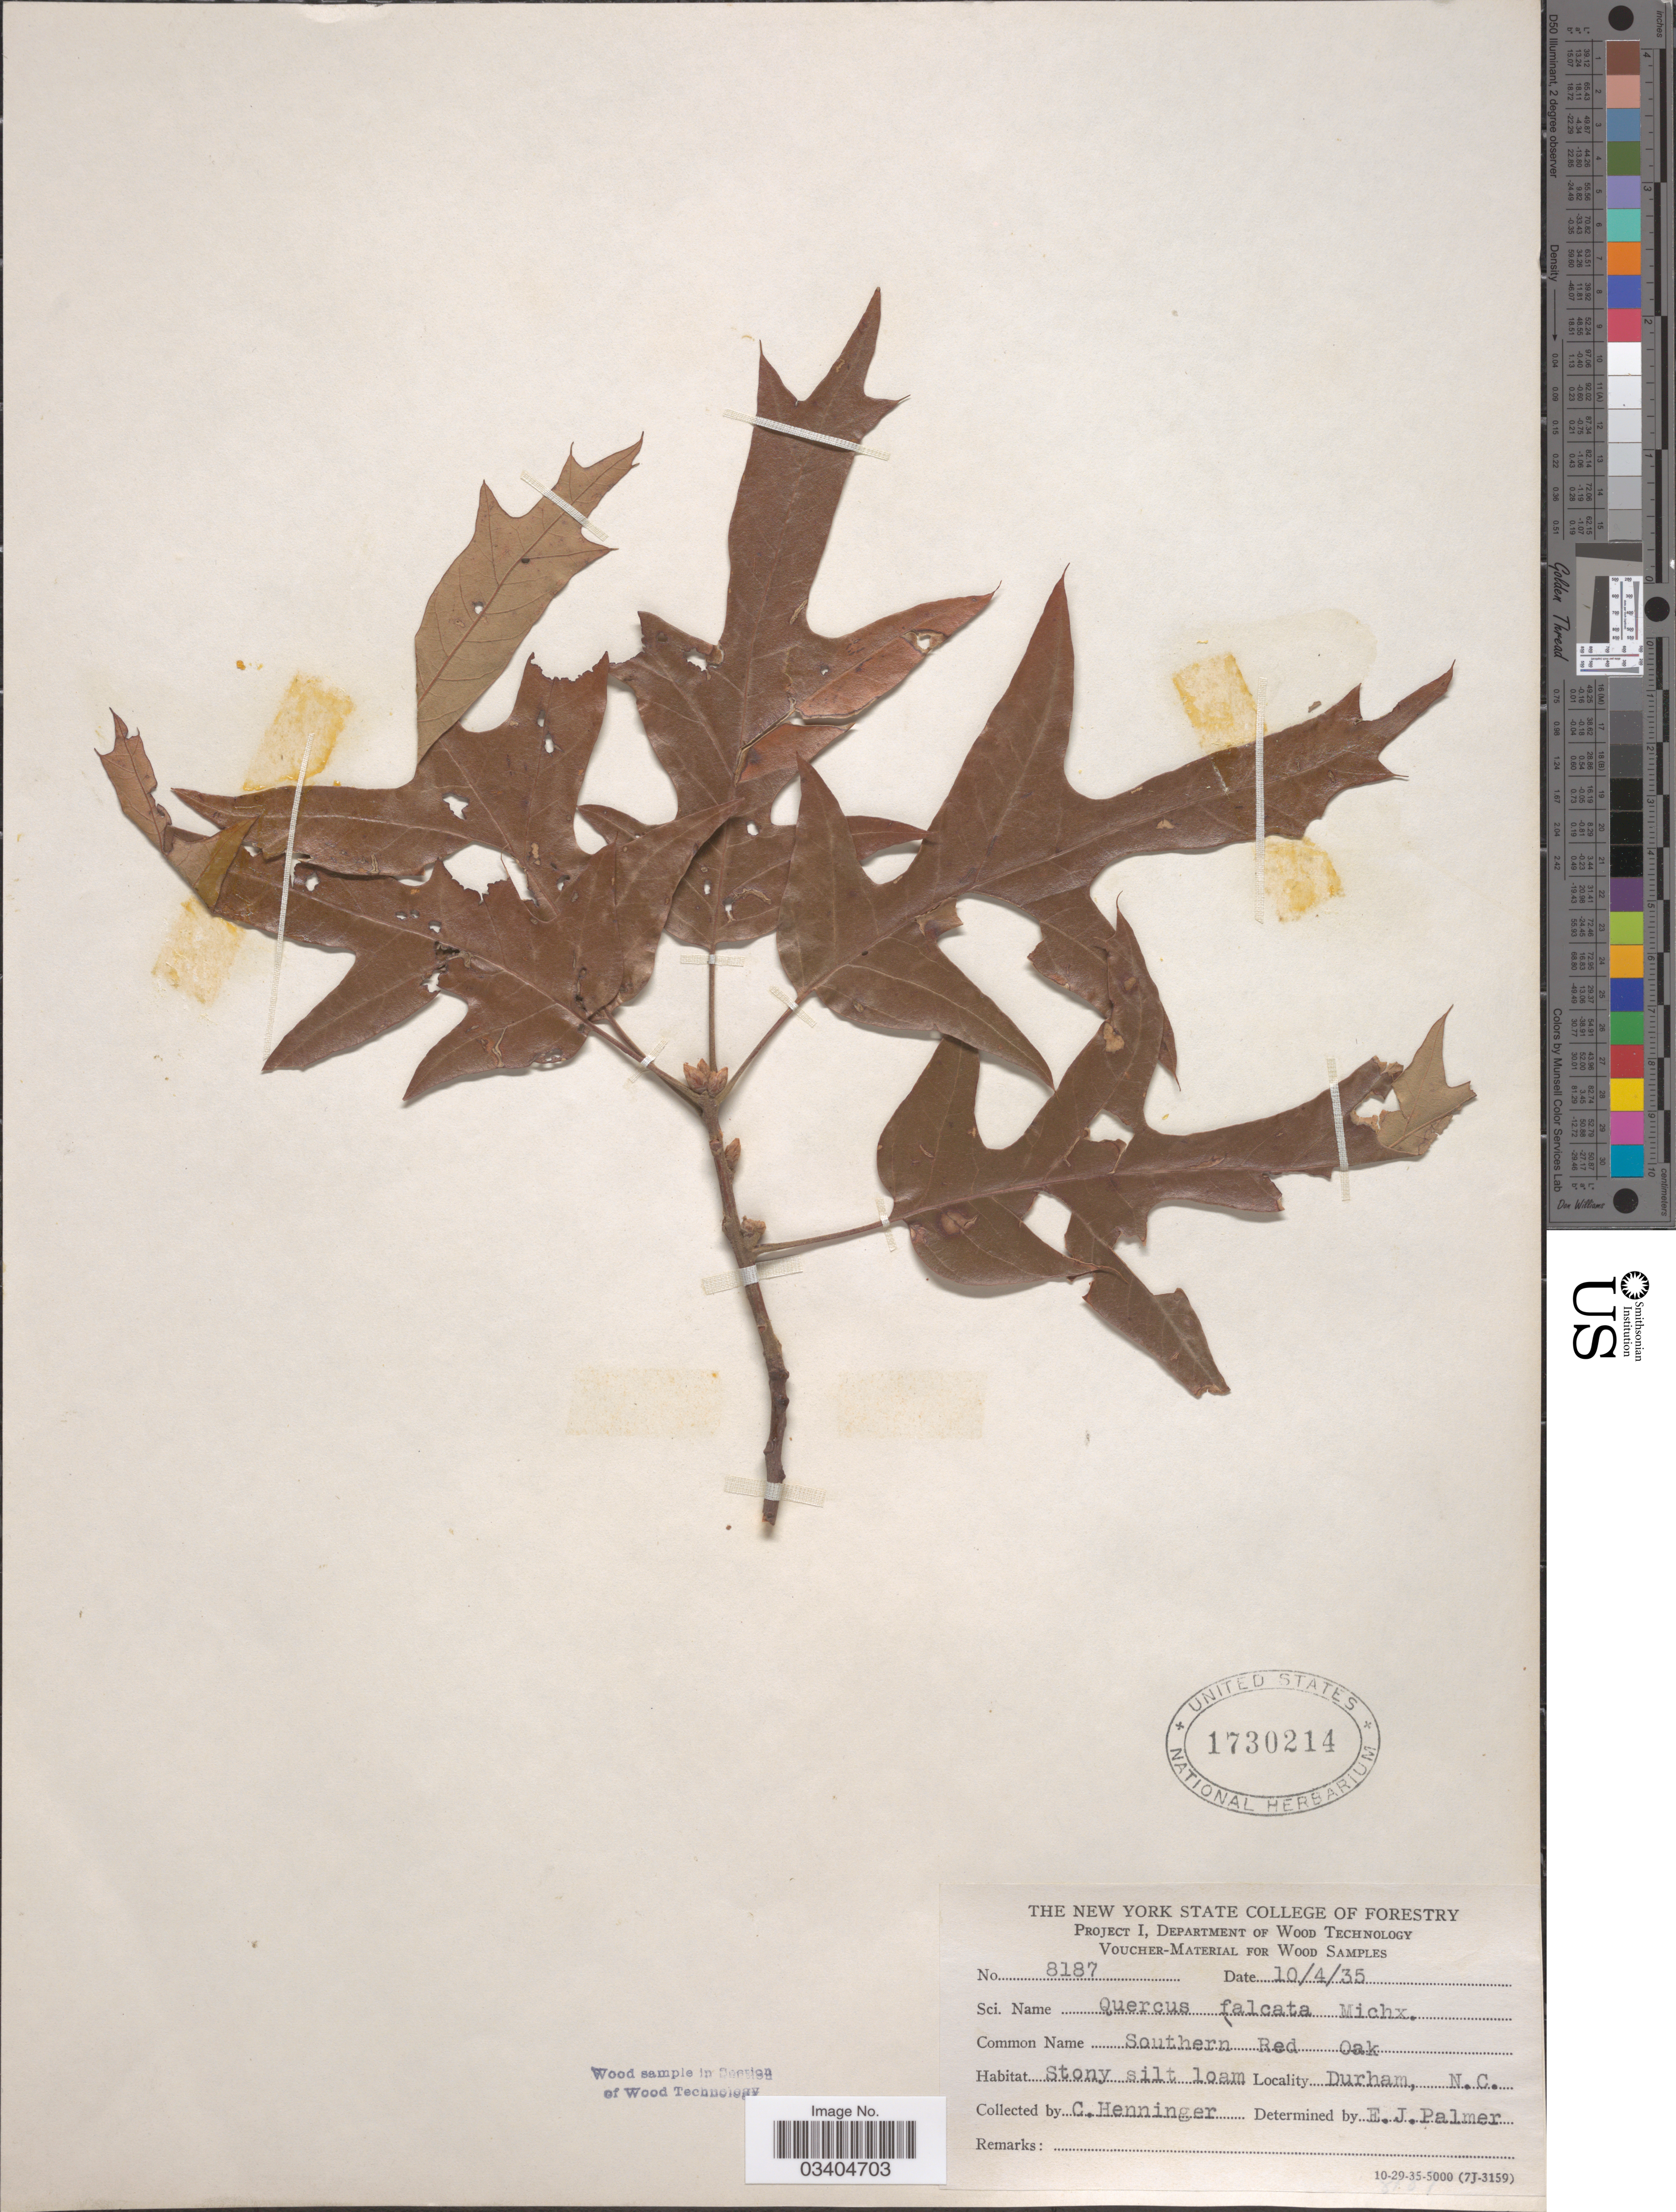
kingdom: Plantae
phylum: Tracheophyta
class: Magnoliopsida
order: Fagales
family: Fagaceae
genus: Quercus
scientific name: Quercus falcata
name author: Michx.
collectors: C. Henninger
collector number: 8187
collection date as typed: Transcribed d/m/y: 4/10/35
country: United States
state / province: North Carolina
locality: Durham.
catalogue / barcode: US 1730214